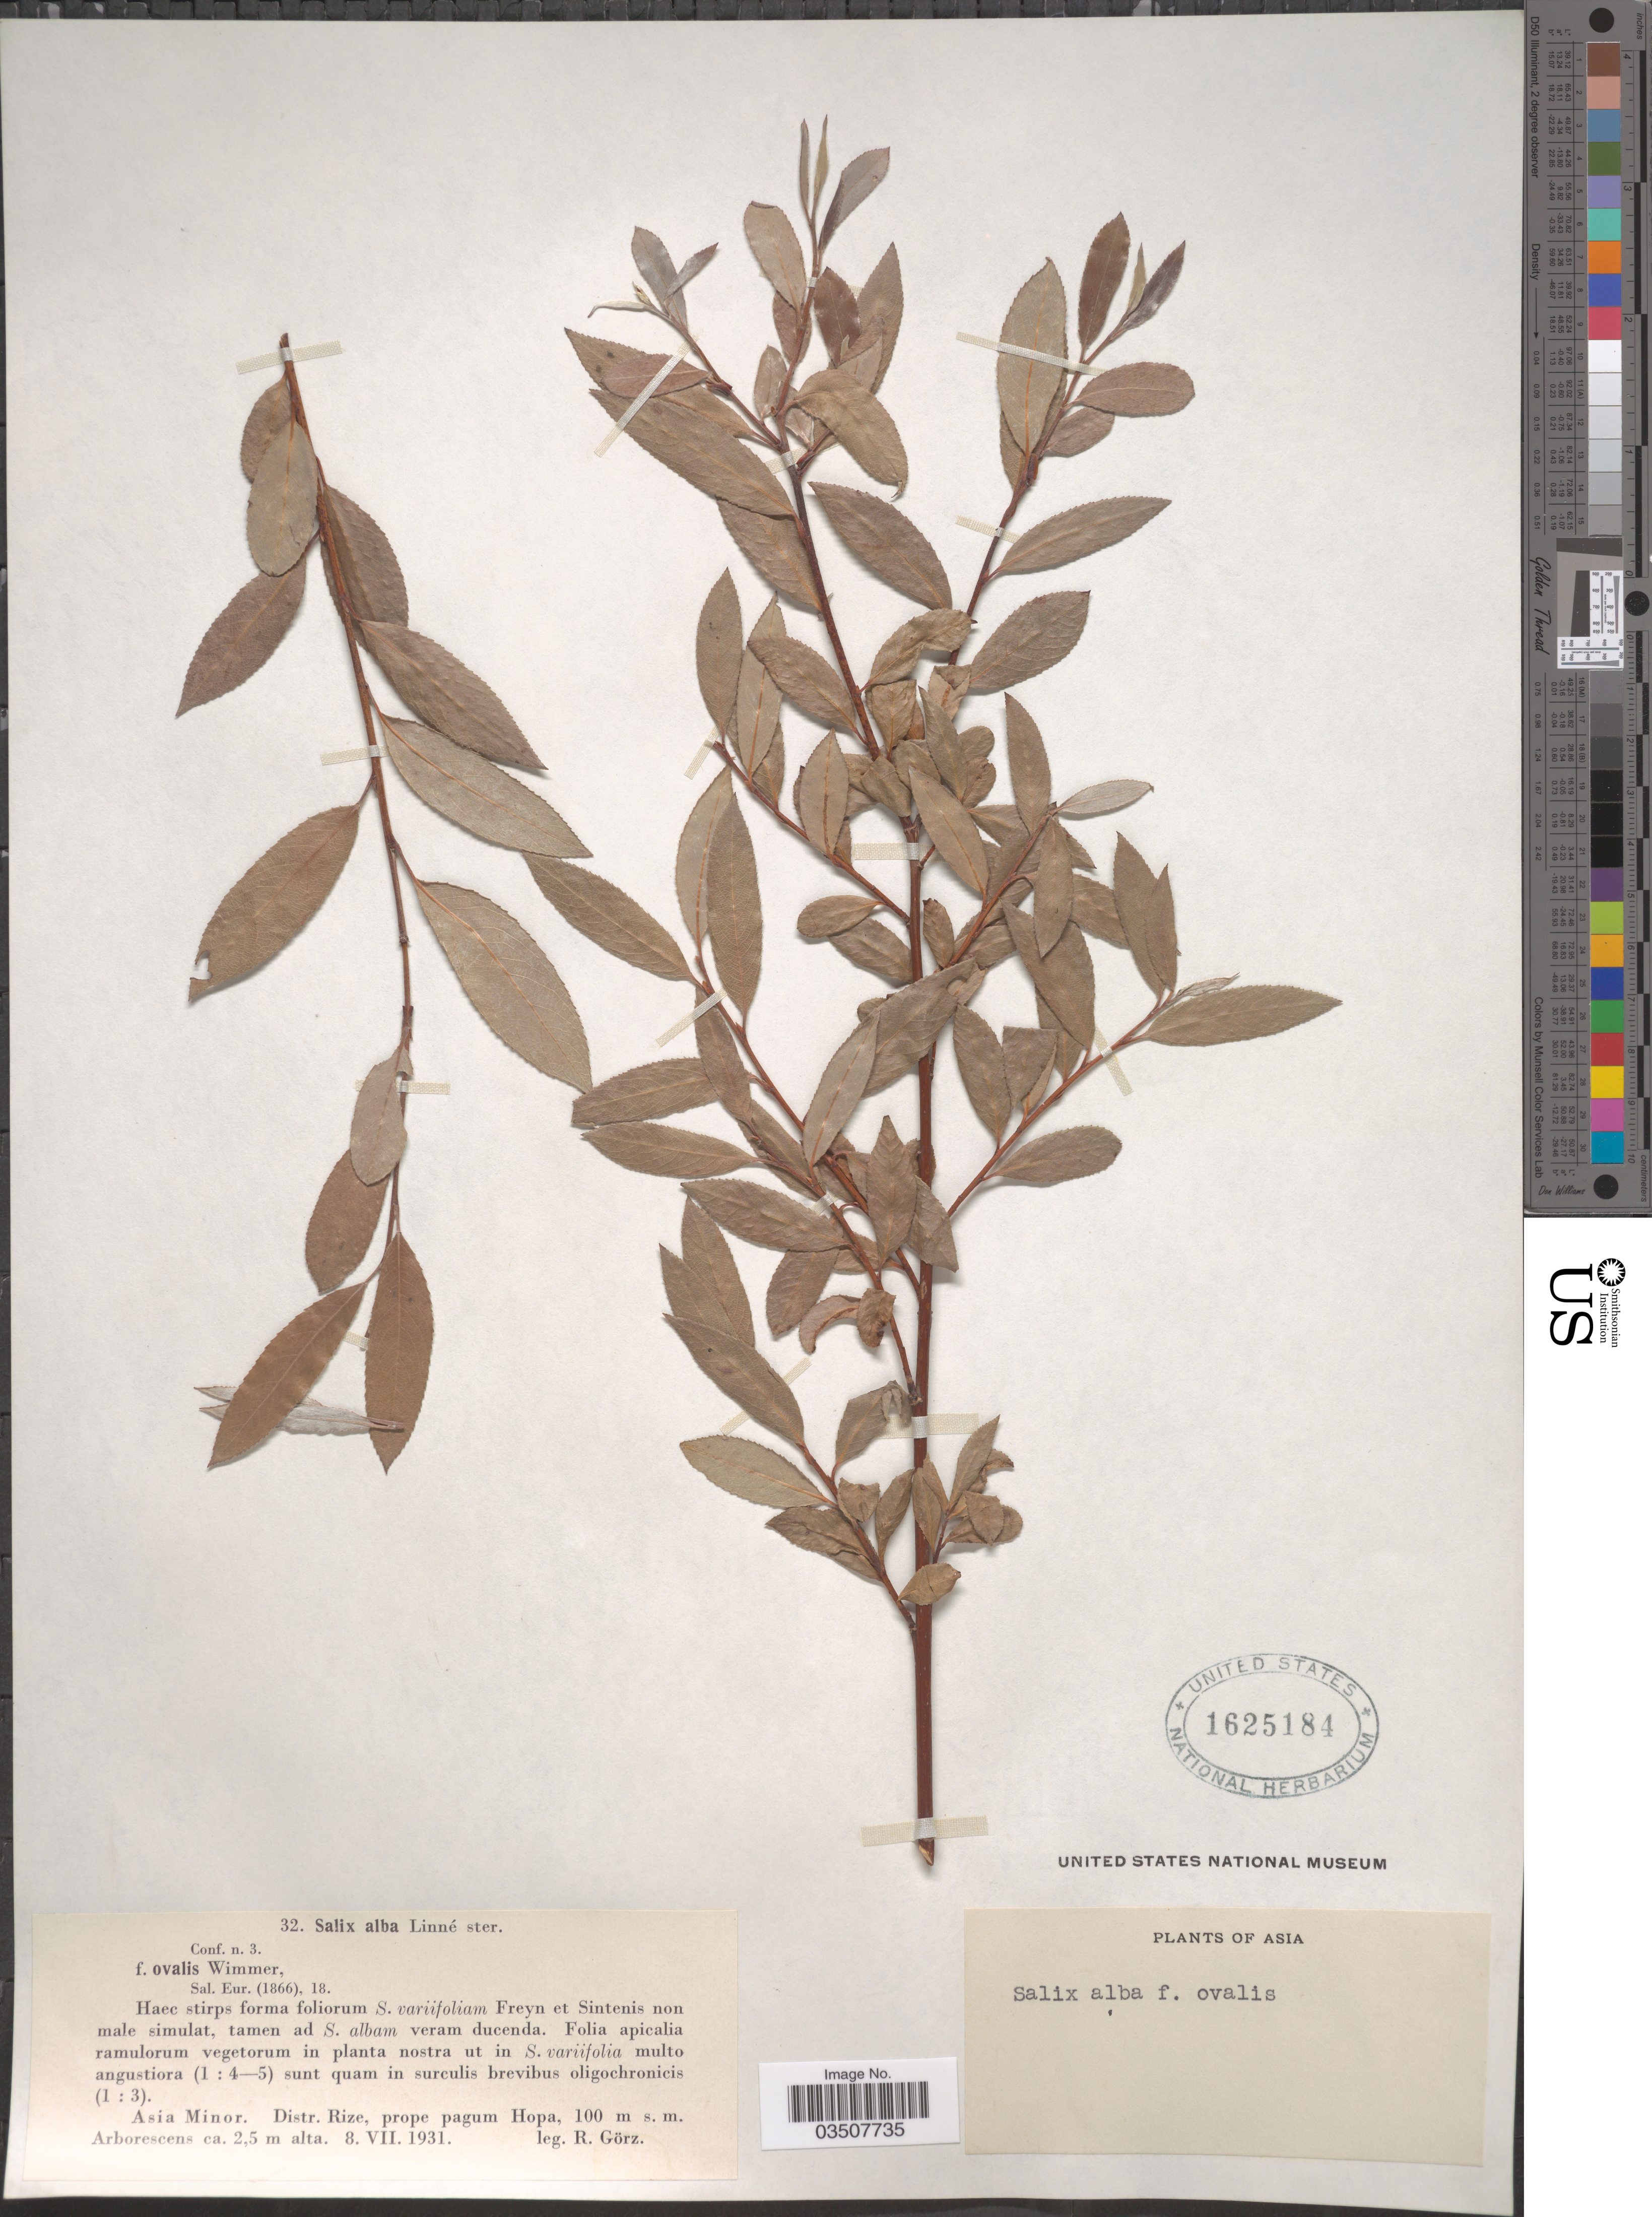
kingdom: Plantae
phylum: Tracheophyta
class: Magnoliopsida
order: Malpighiales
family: Salicaceae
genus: Salix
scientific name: Salix alba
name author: L.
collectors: R. Görz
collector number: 32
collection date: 1931-07-08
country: Turkey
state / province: Rize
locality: Asia Minor. Distr. Rize, prope pagum Hopa.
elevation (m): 100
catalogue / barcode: US 1625184